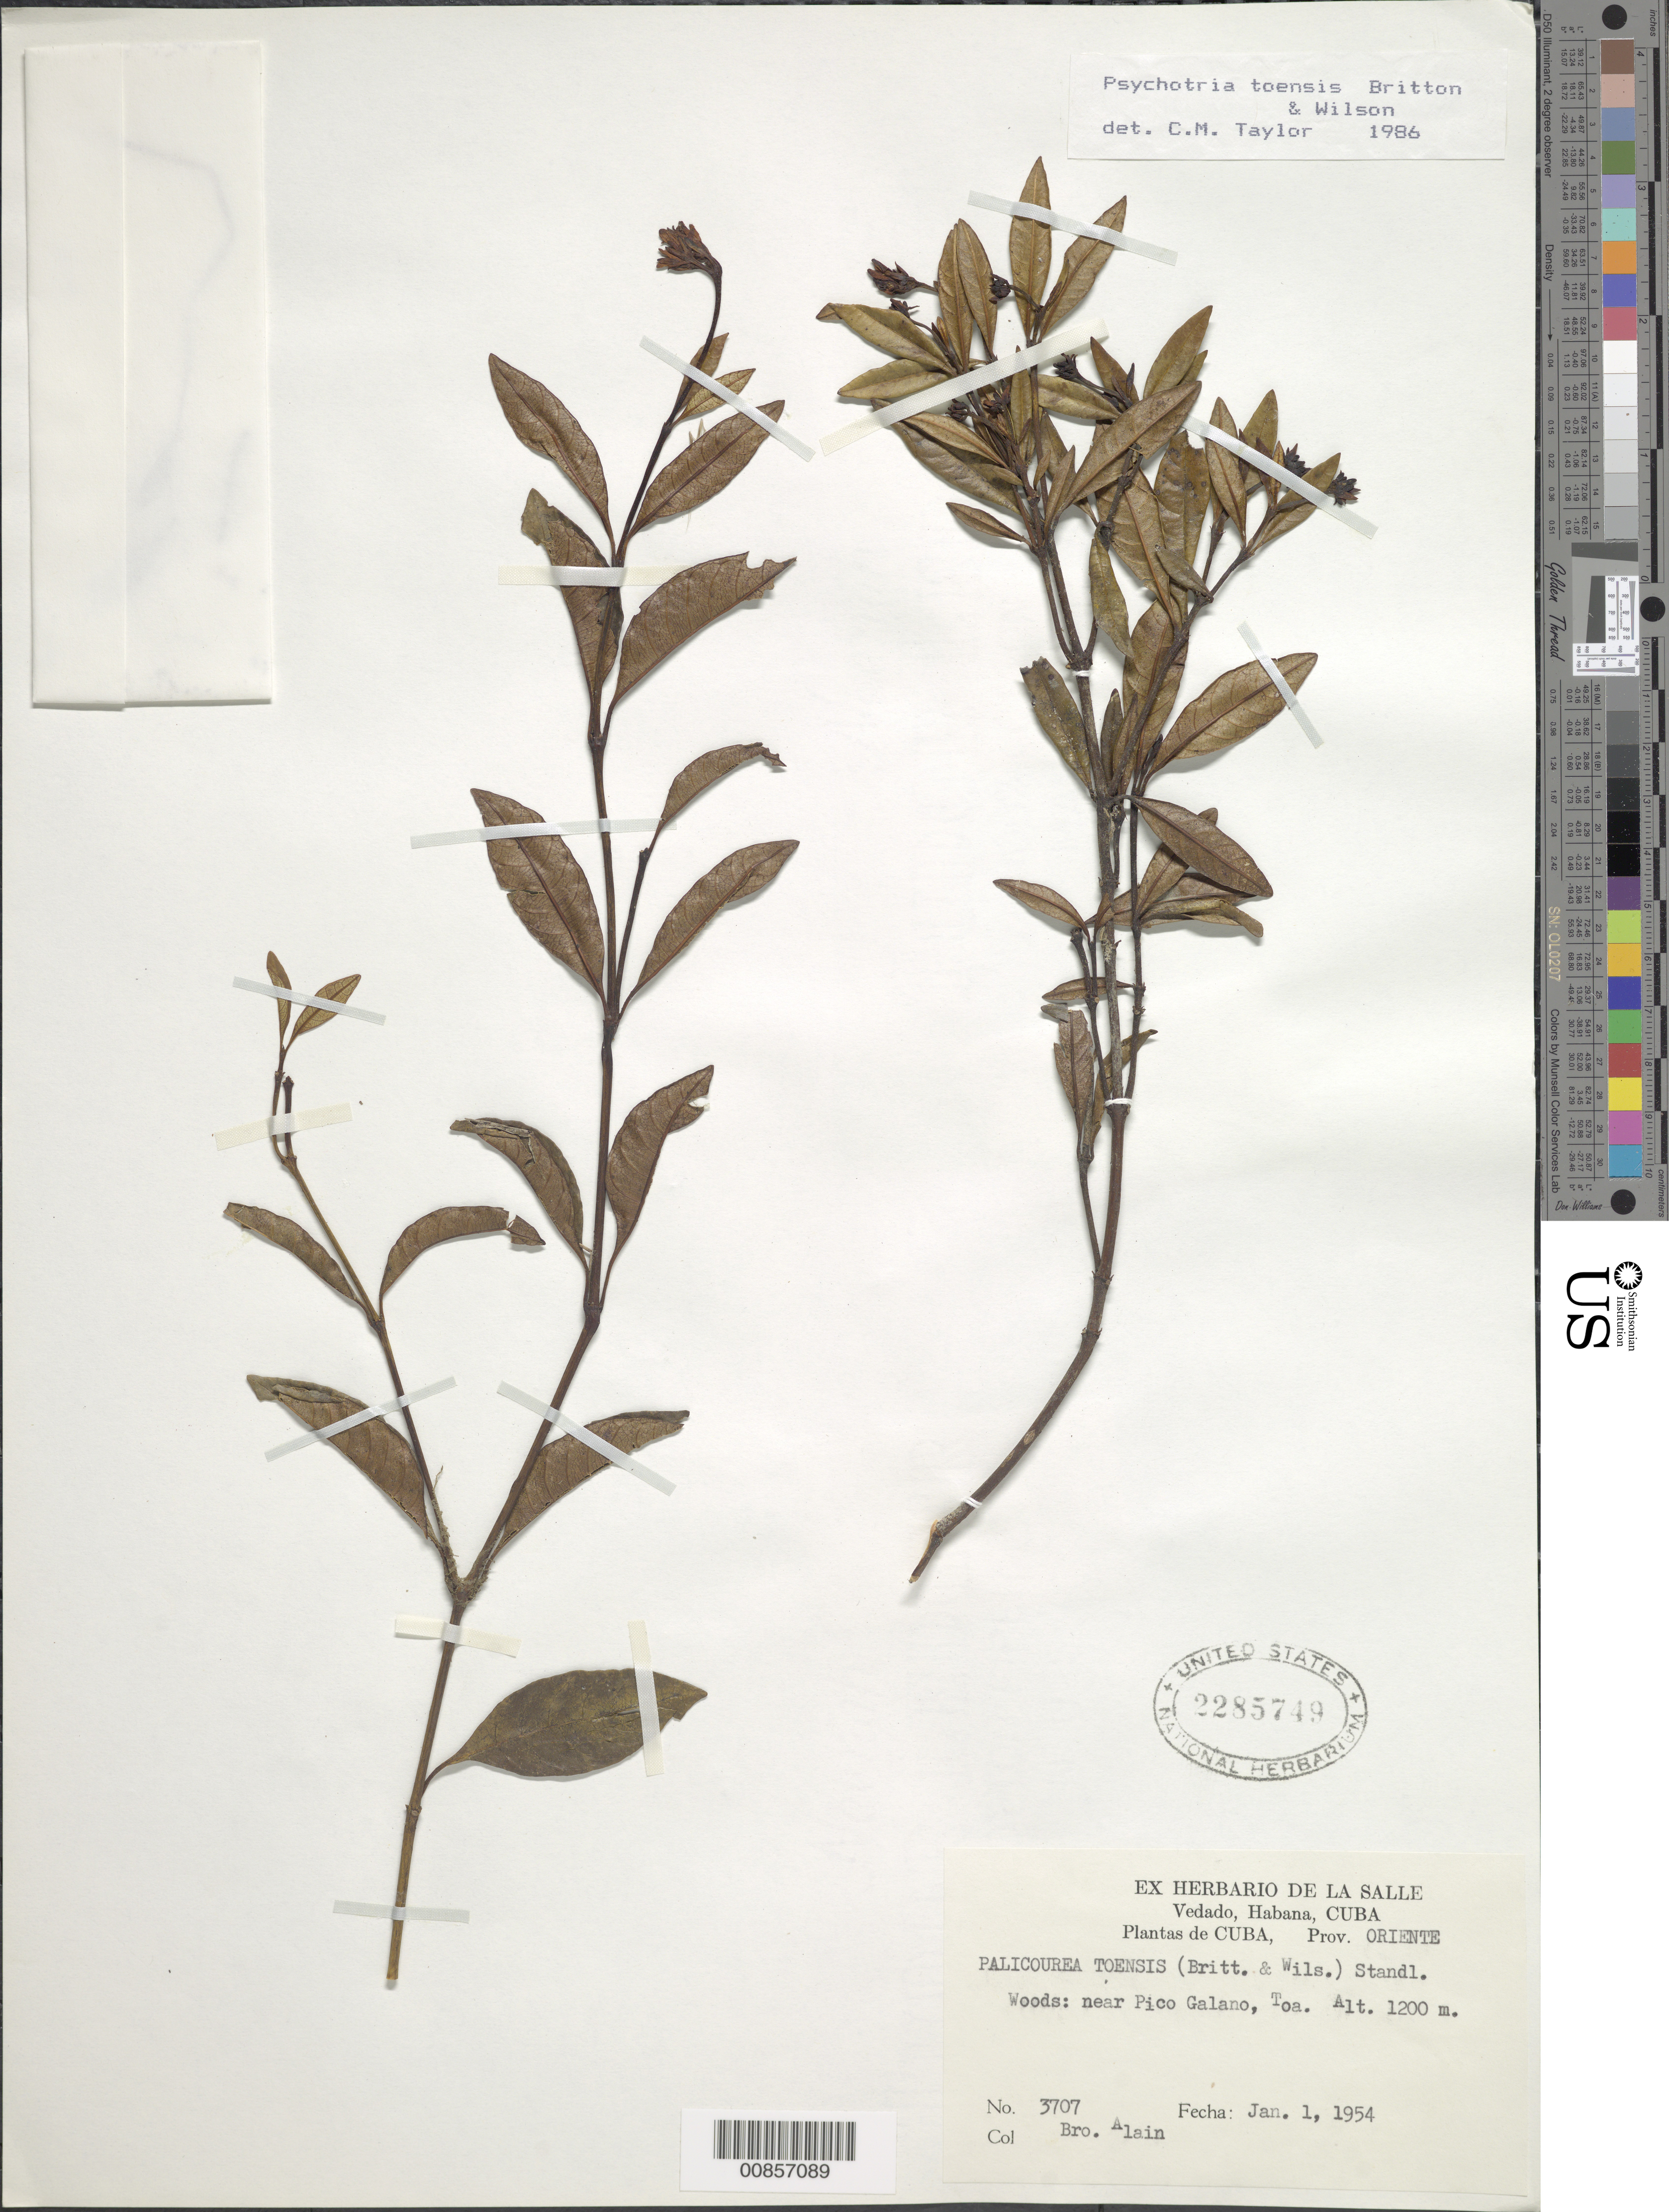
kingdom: Plantae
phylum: Tracheophyta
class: Magnoliopsida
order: Gentianales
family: Rubiaceae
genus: Psychotria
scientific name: Psychotria toensis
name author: Britton & P. Wilson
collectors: A. H. Liogier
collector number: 3707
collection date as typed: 01 Jan 1954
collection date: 1954-01-01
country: Cuba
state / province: Oriente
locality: Near Pico Galano, Toa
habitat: Woods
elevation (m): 1200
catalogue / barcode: US 2285749